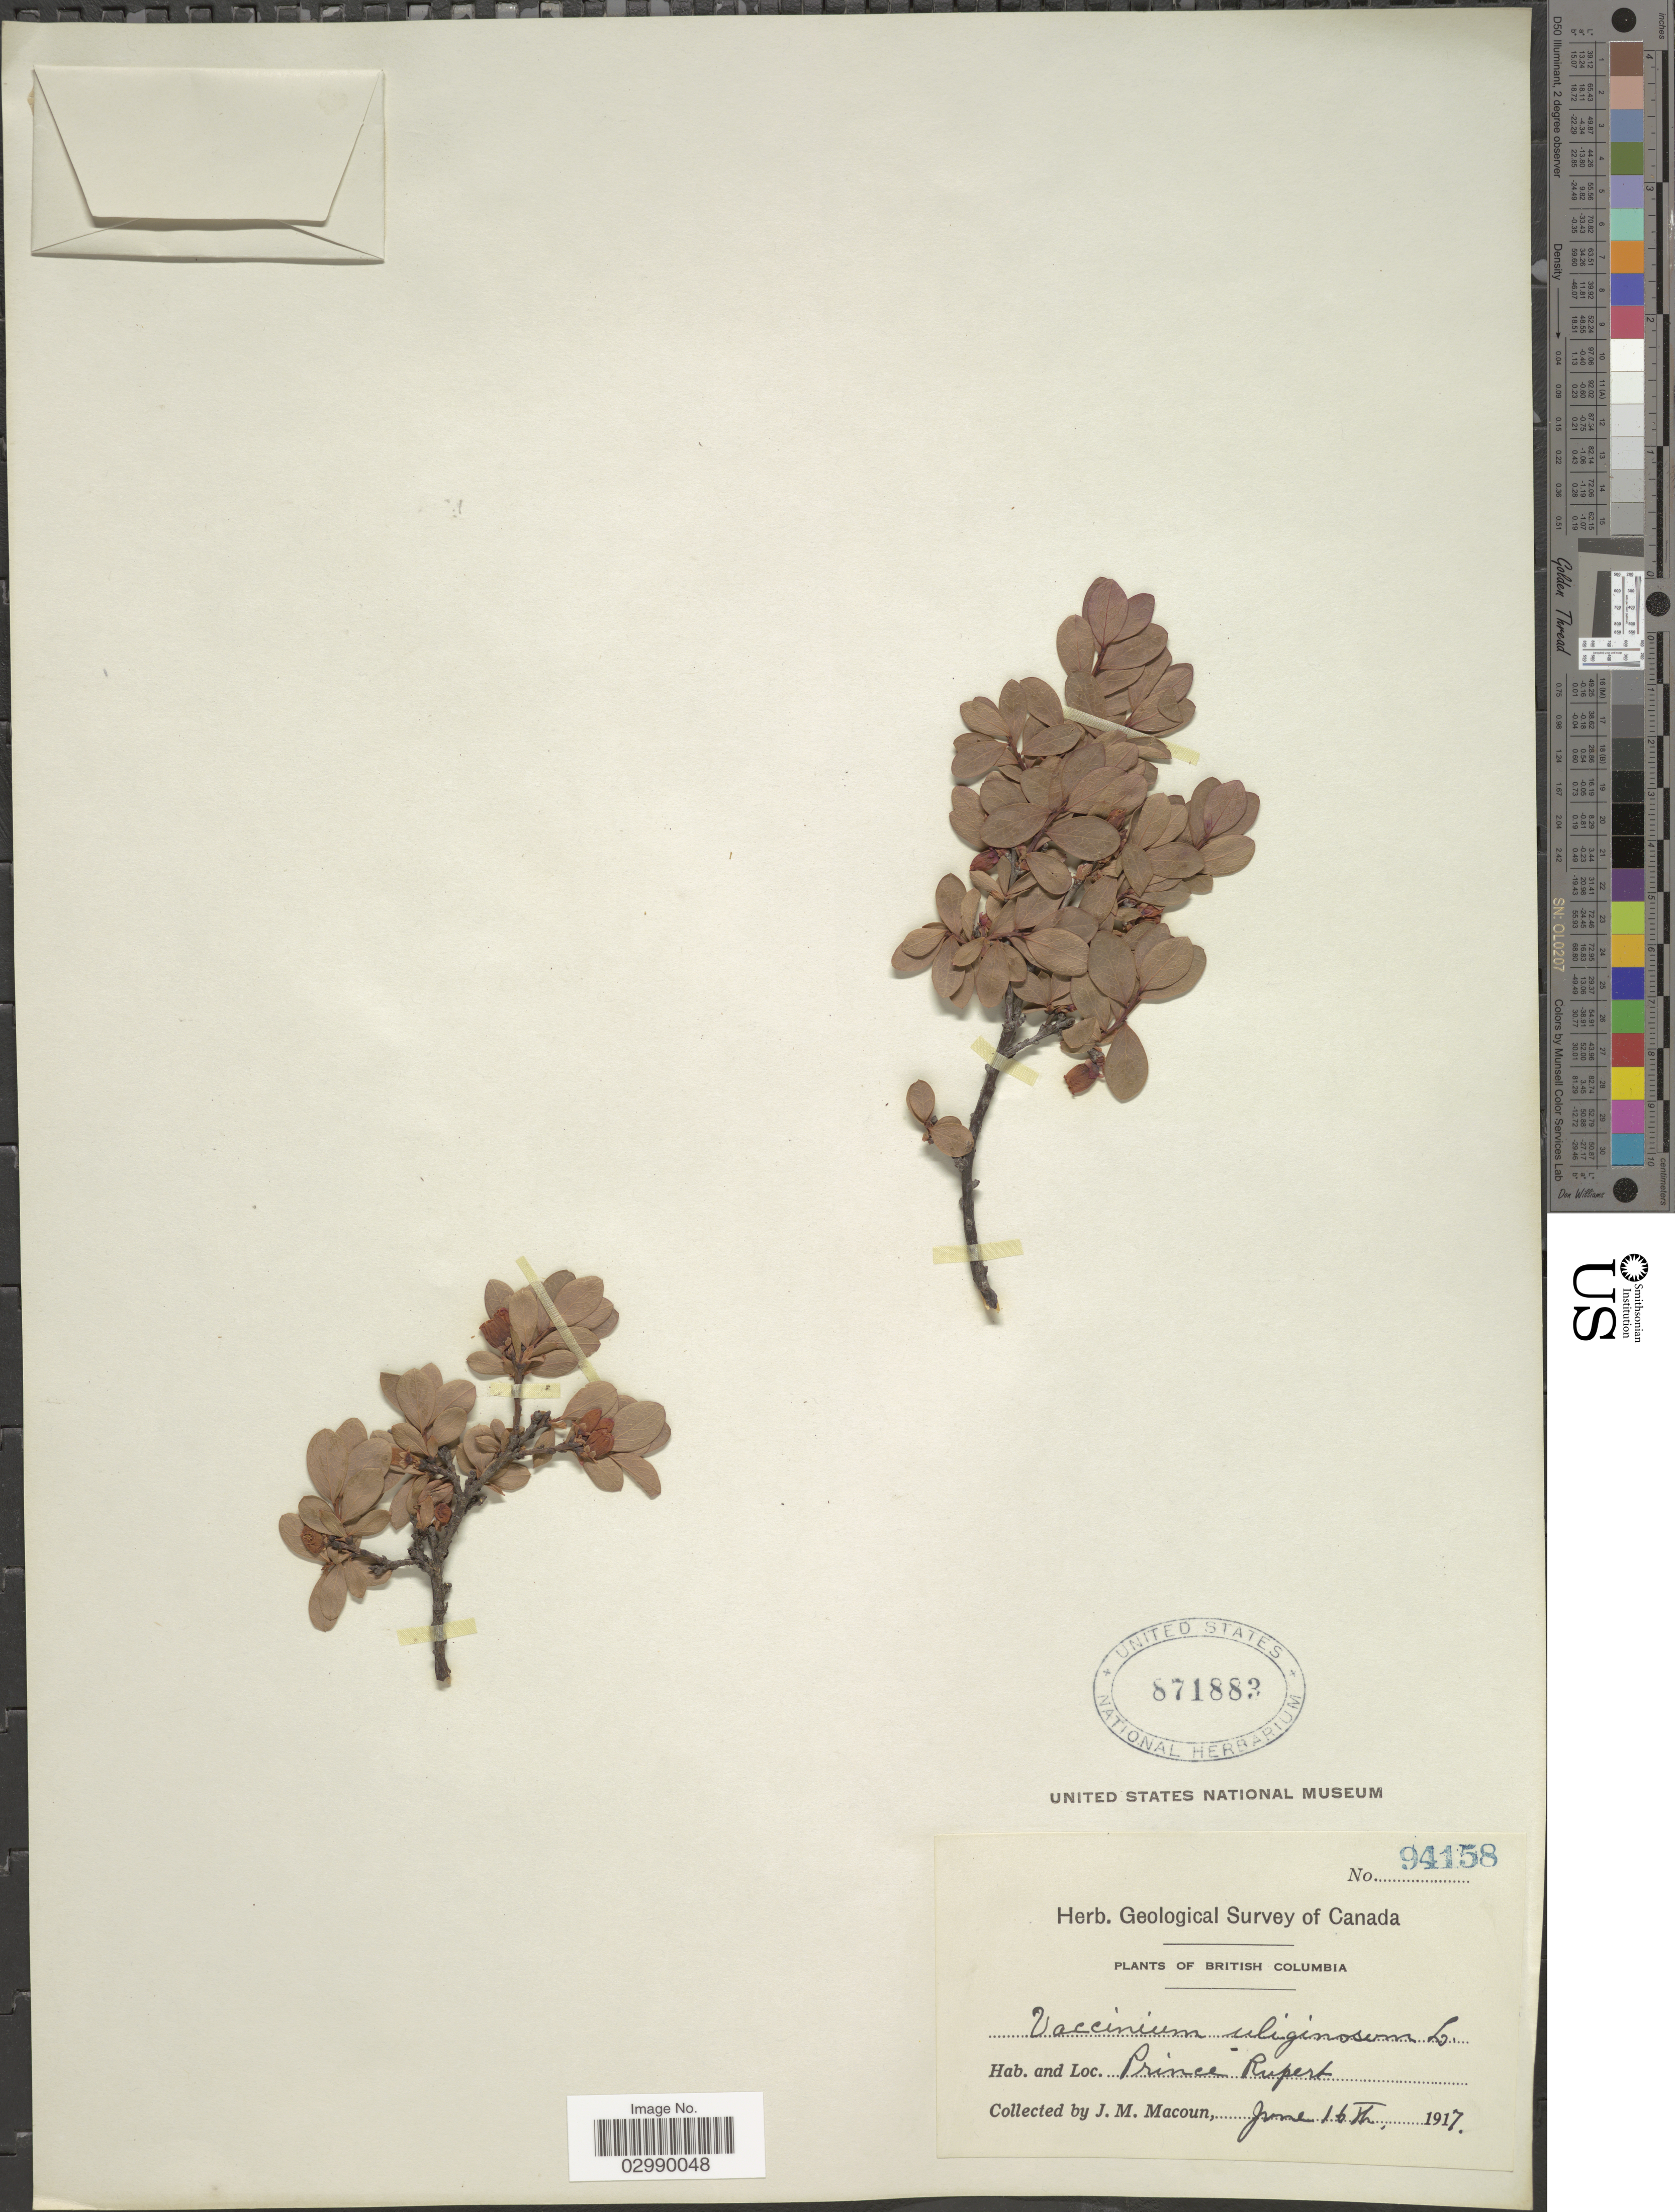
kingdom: Plantae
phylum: Tracheophyta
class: Magnoliopsida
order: Ericales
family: Ericaceae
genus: Vaccinium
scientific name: Vaccinium uliginosum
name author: L.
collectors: J. M. Macoun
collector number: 94158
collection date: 1917-06-16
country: Canada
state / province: British Columbia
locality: Prince Rupert.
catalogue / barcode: US 871883